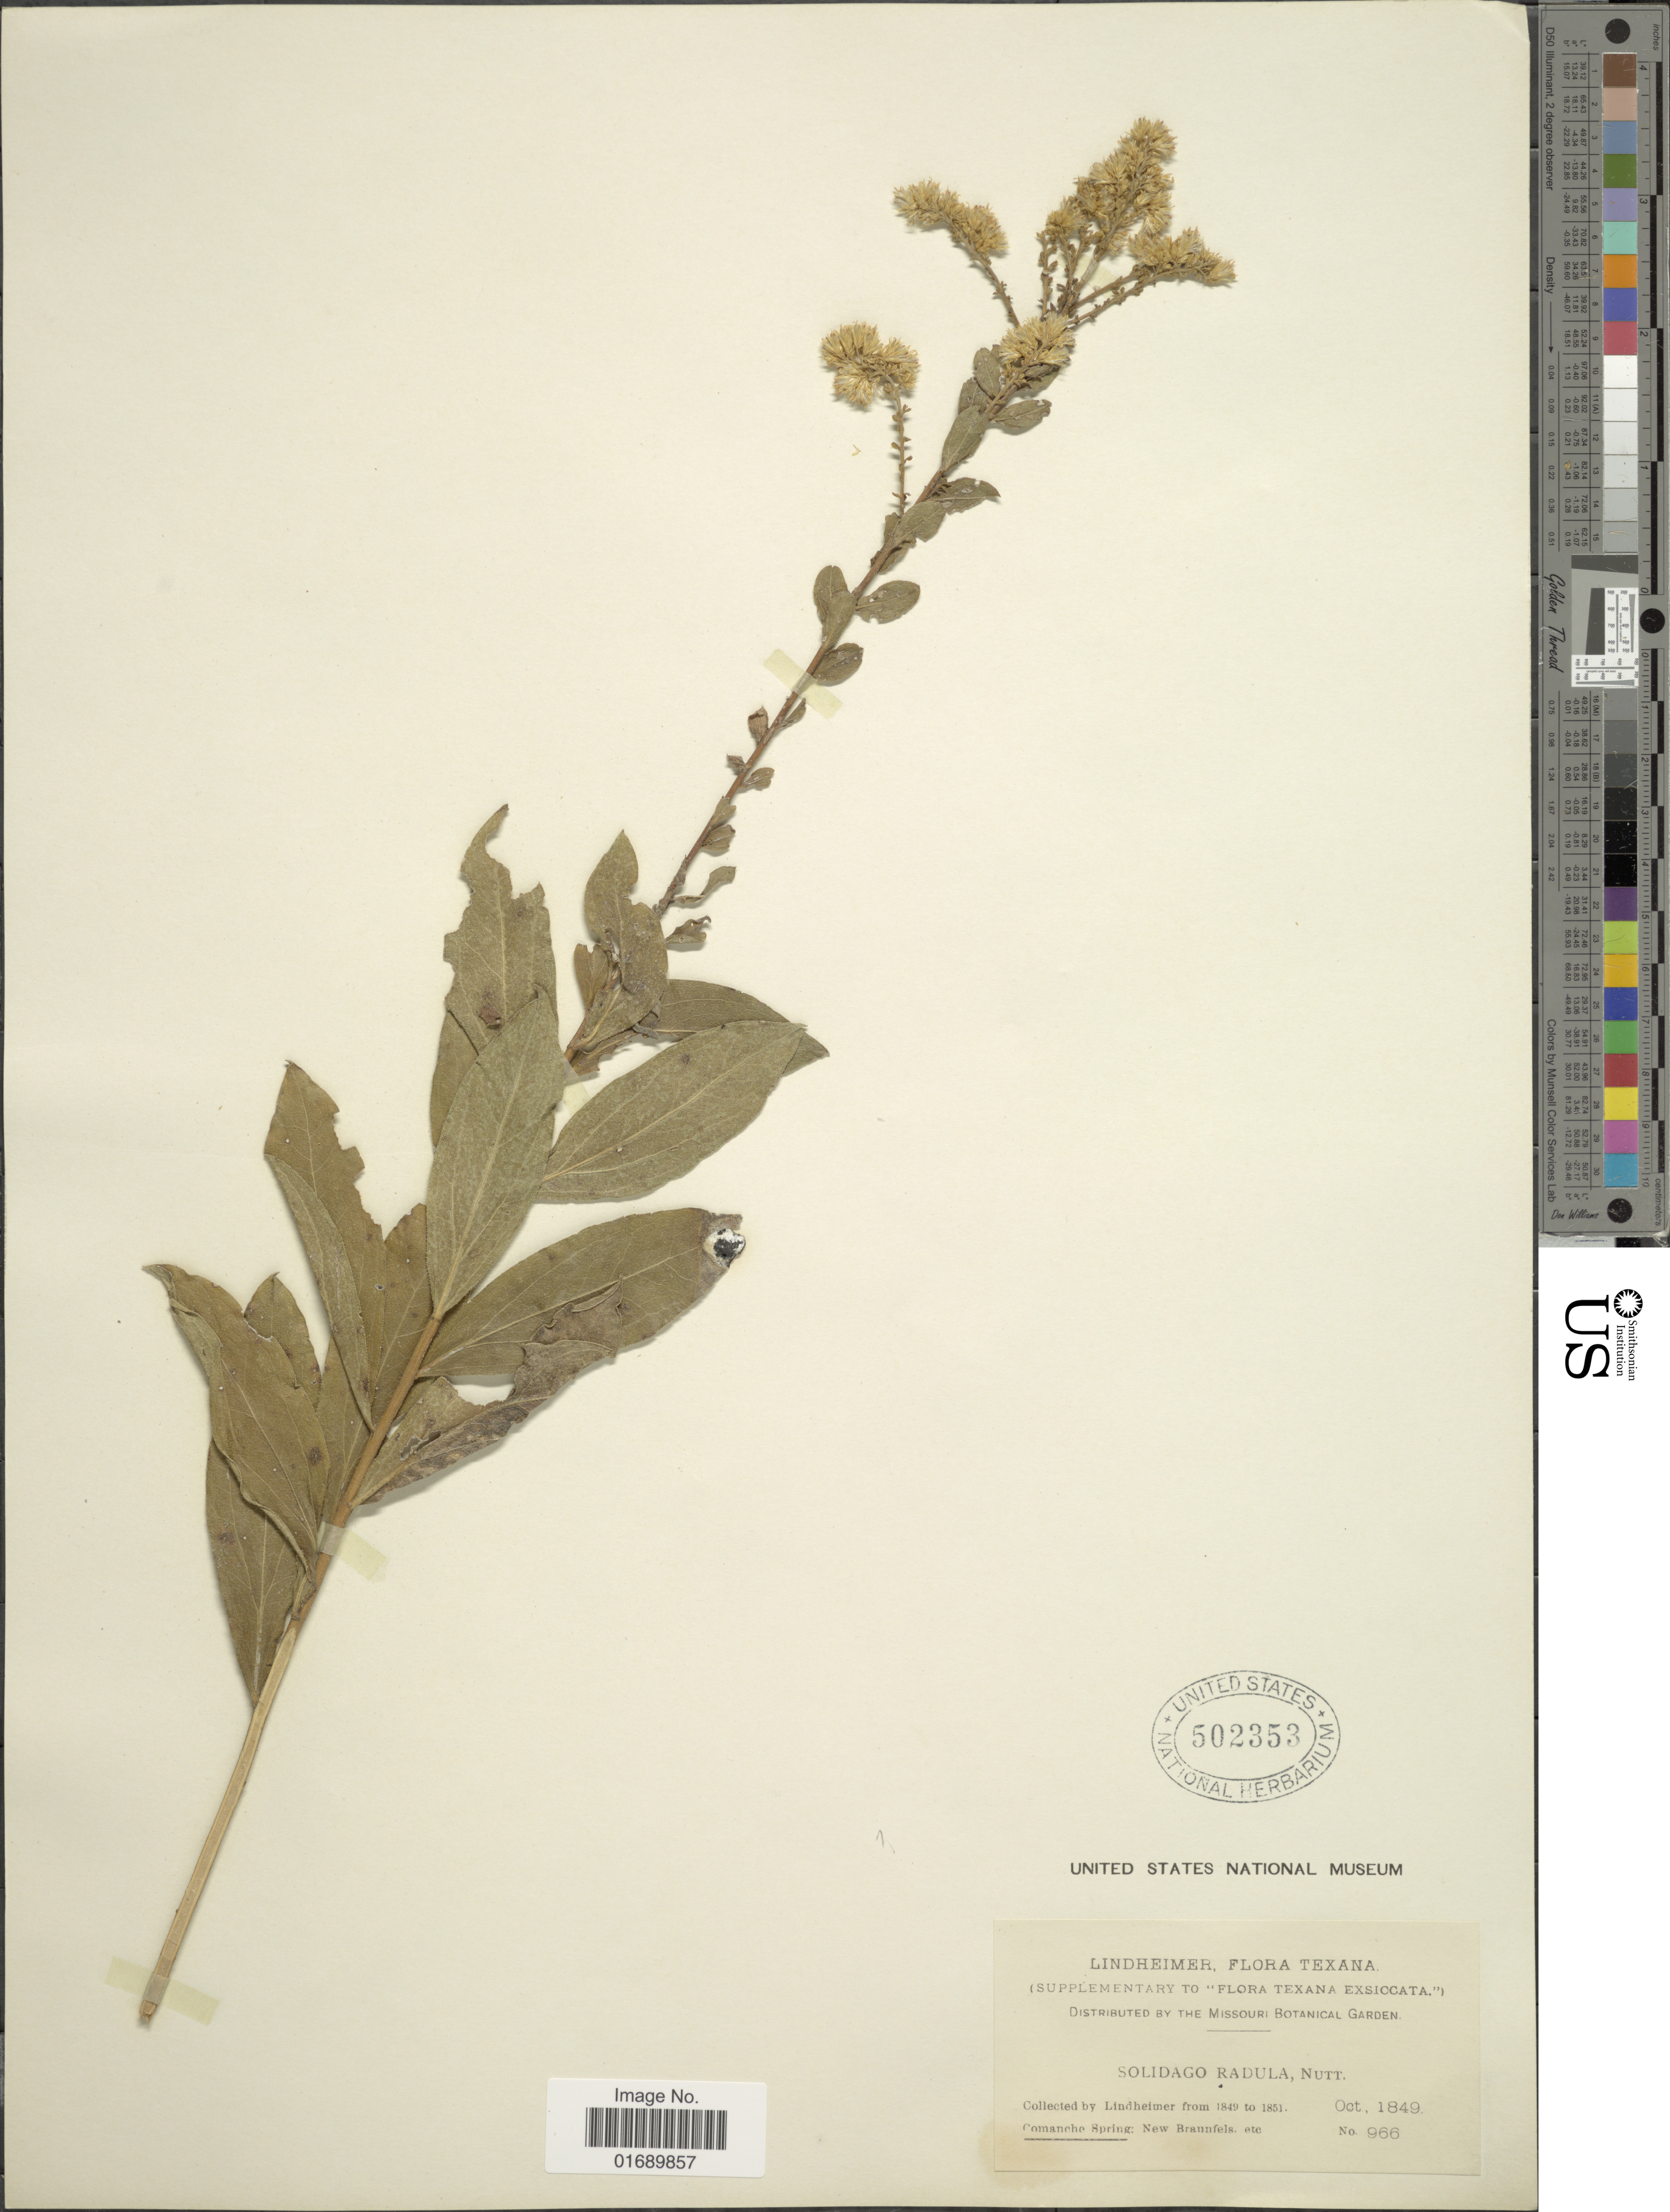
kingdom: Plantae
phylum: Tracheophyta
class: Magnoliopsida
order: Asterales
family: Asteraceae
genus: Solidago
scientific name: Solidago radula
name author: Nutt.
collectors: -. Lindheimer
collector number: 966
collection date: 1849-10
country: United States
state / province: Texas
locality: Comanche Spring: New Braunfels, etc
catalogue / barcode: US 502353